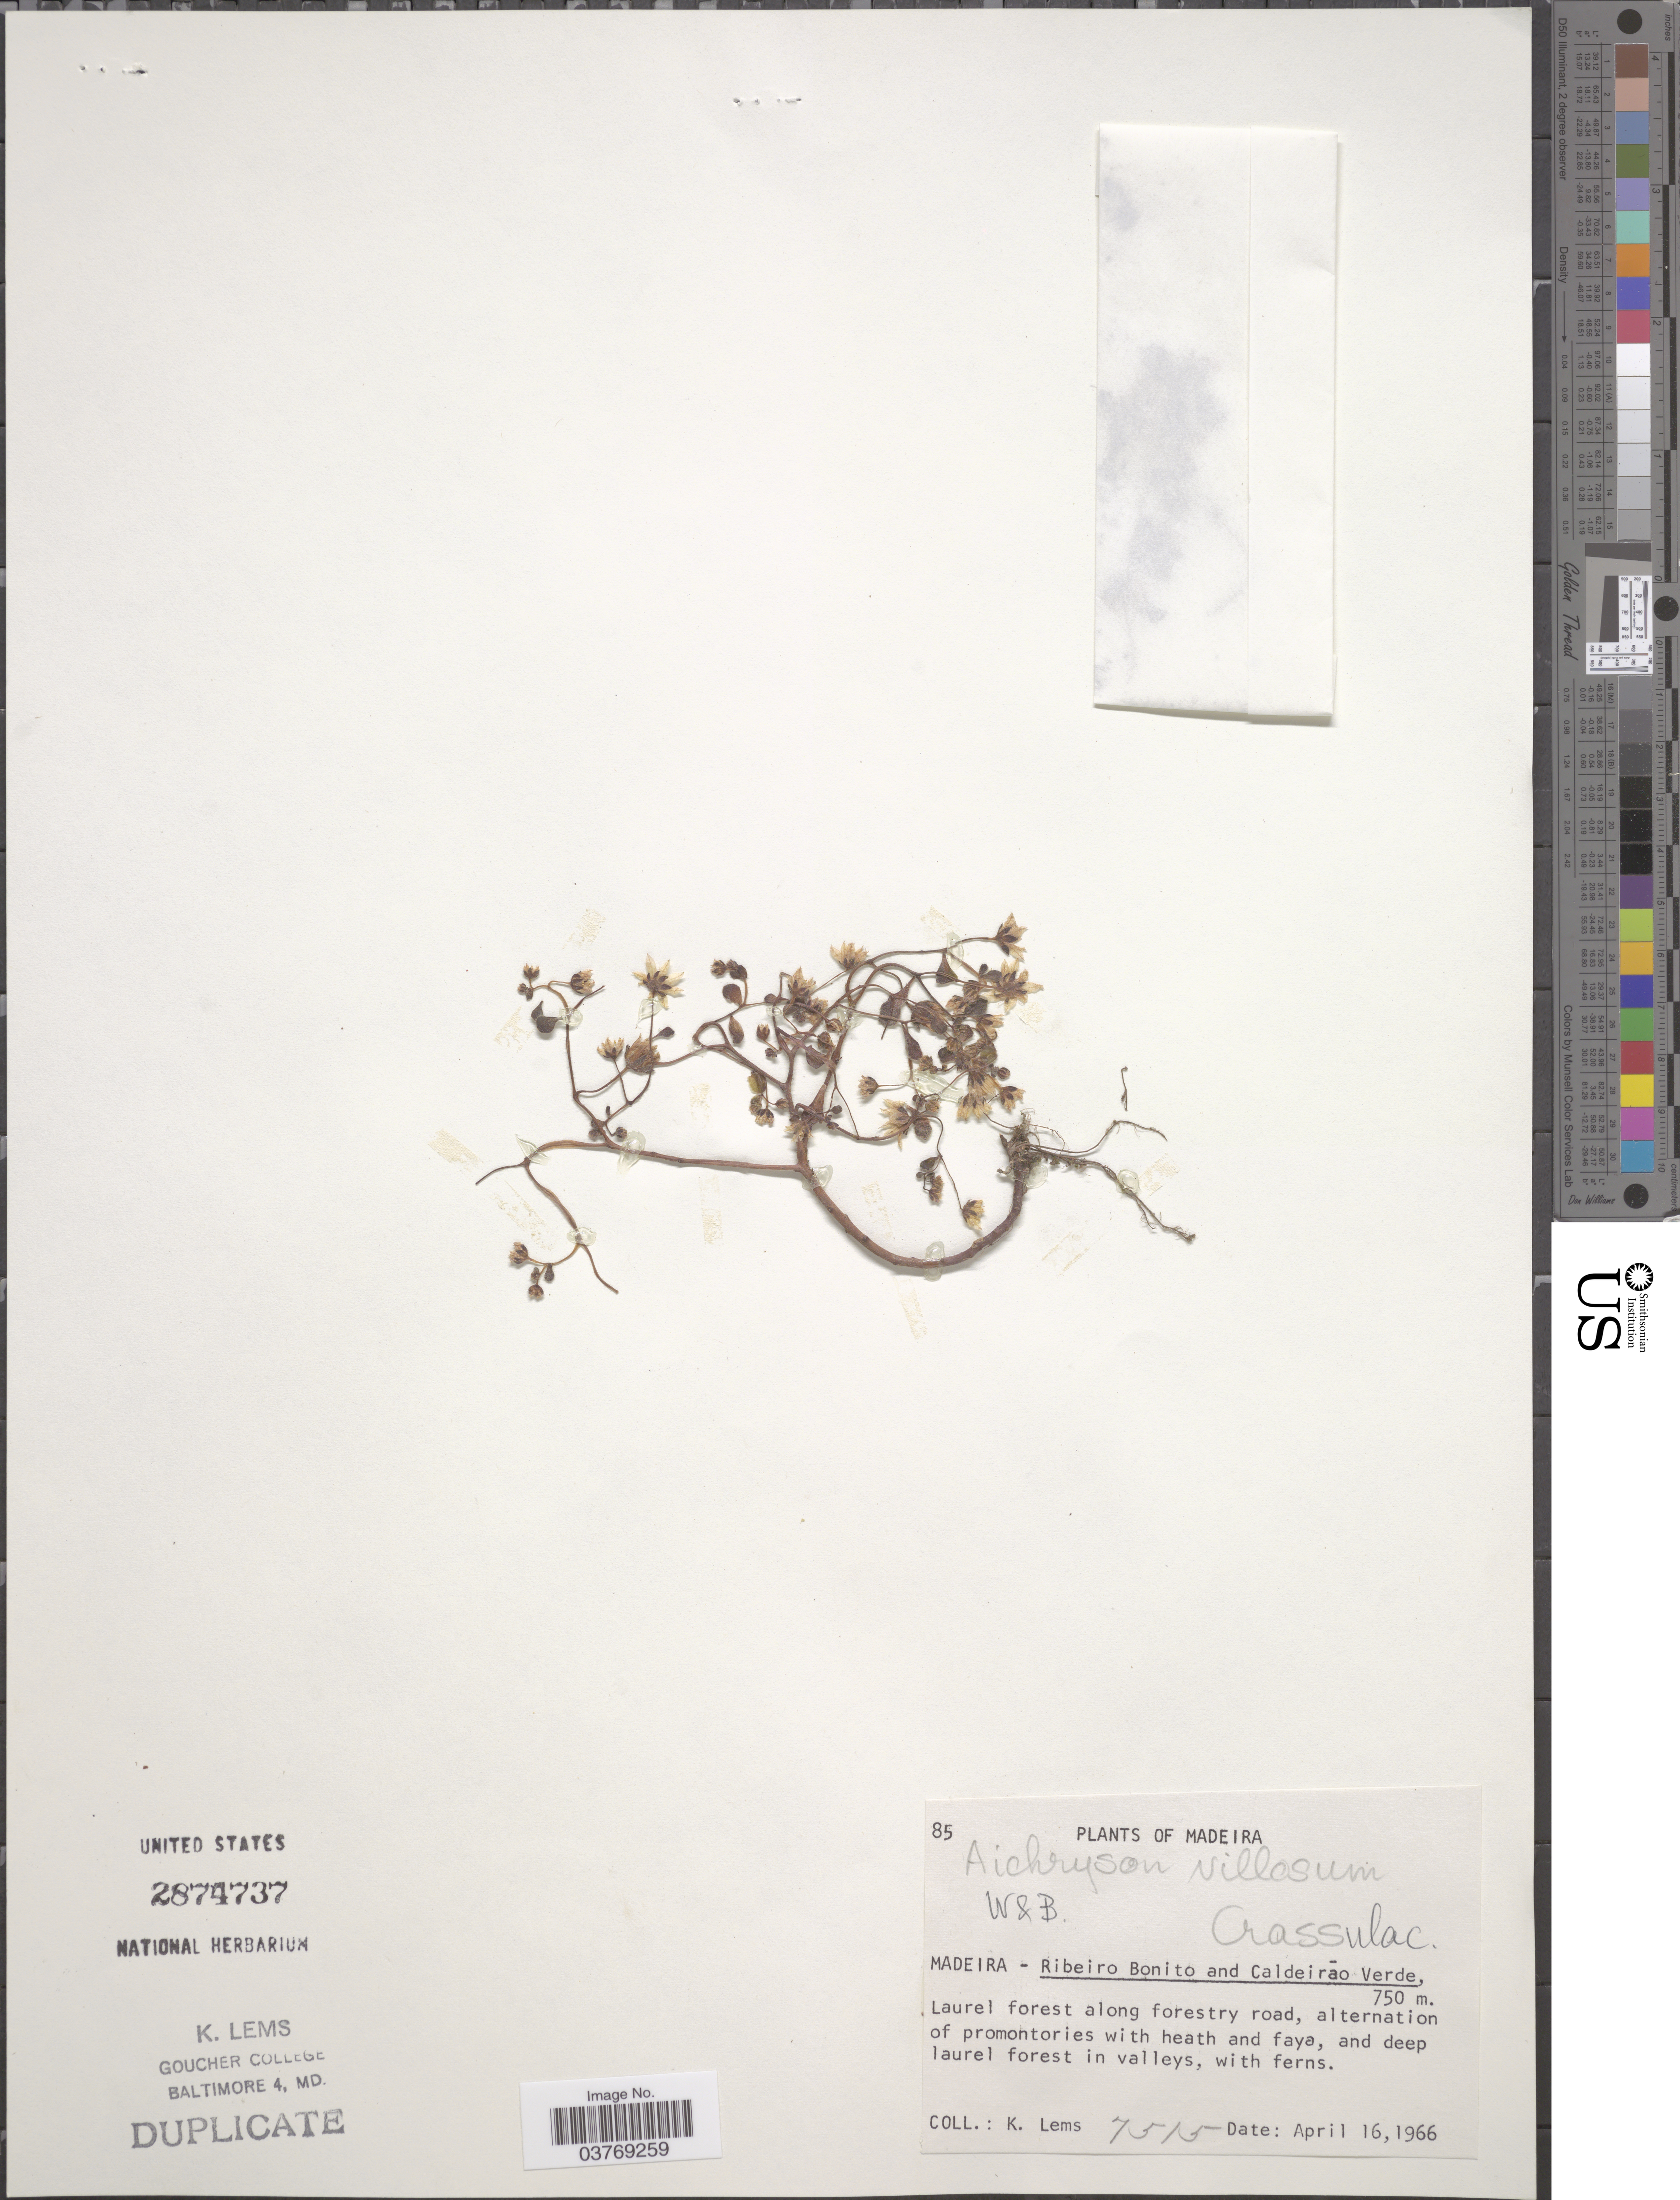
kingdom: Plantae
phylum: Tracheophyta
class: Magnoliopsida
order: Saxifragales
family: Crassulaceae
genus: Aichryson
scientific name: Aichryson villosum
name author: (Aiton) Webb & Berthel.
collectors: K. Lems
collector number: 7515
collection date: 1966-04-16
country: Portugal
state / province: Madeira (Aut. Reg.)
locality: Ribeiro Bonito and Caldeirāo Verde. Laurel forest along forestry road.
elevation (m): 750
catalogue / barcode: US 2874737